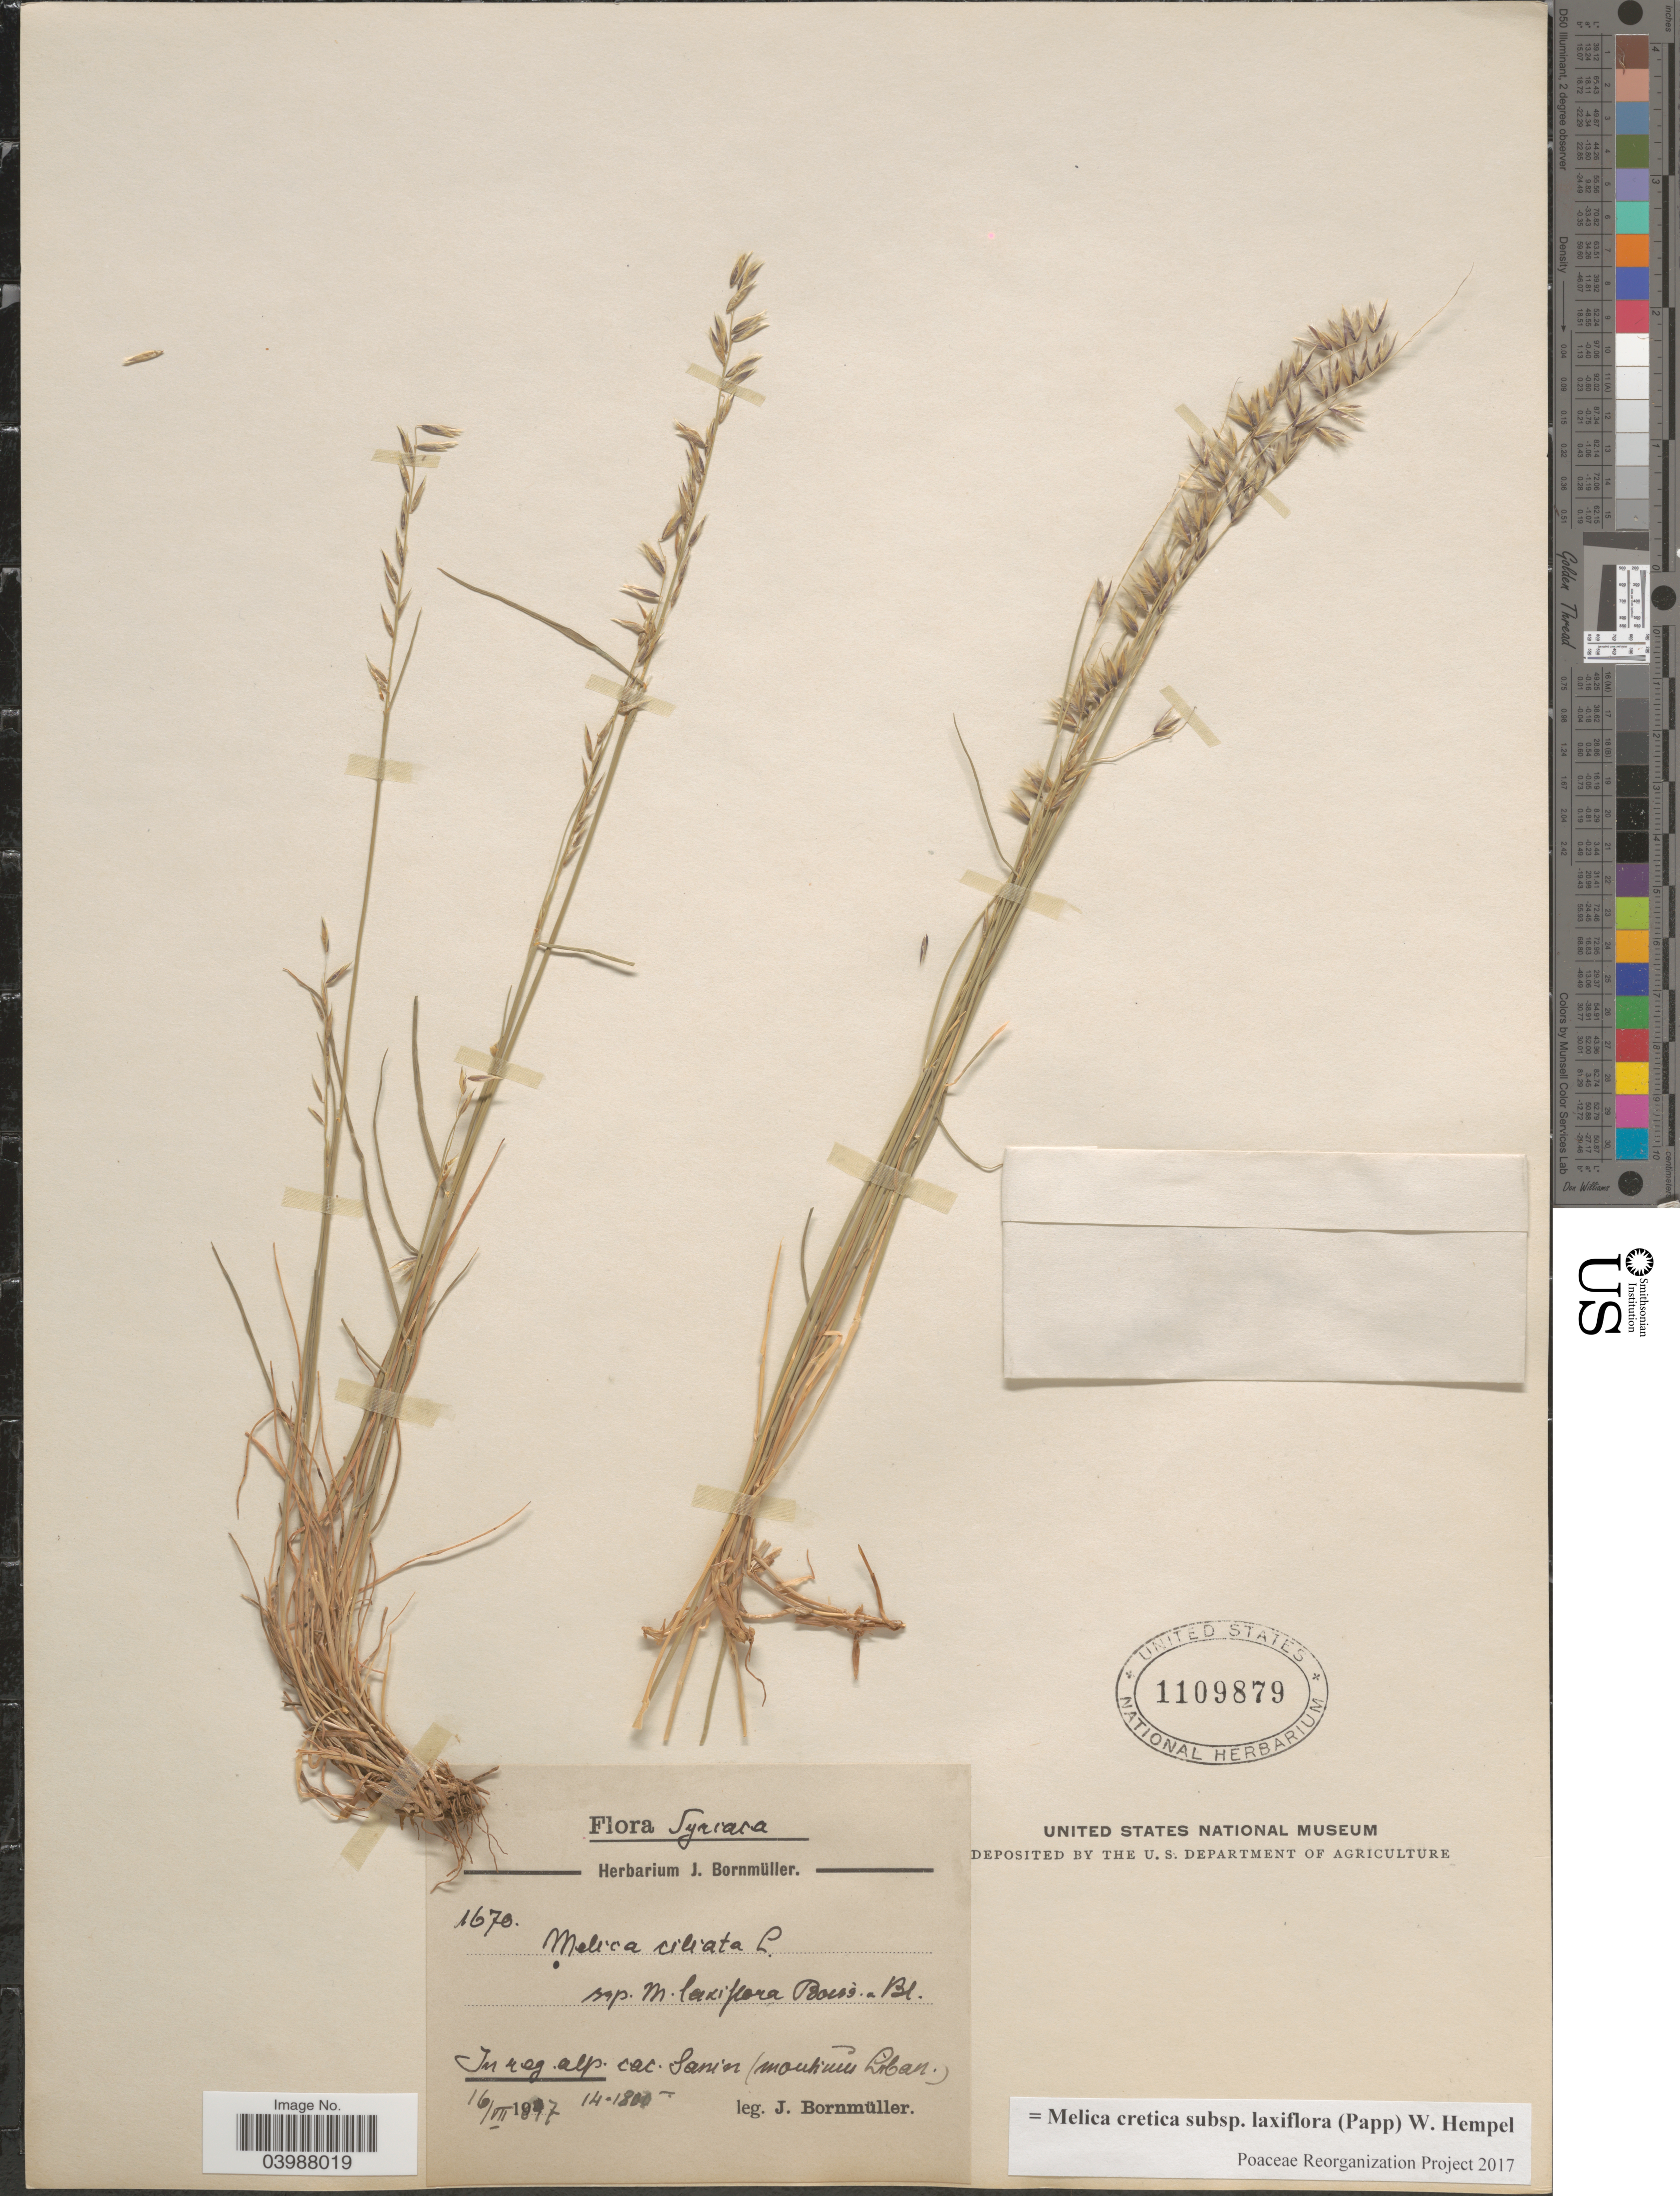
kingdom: Plantae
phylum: Tracheophyta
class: Liliopsida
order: Poales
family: Poaceae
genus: Melica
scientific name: Melica cretica subsp. laxiflora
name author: Boiss.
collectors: J. Bornmüller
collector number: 1670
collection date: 1897-07-16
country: Syria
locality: Syriaca. In reg. alp. cac. Sanin (mounticum Liban.).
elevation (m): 427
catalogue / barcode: US 1109879